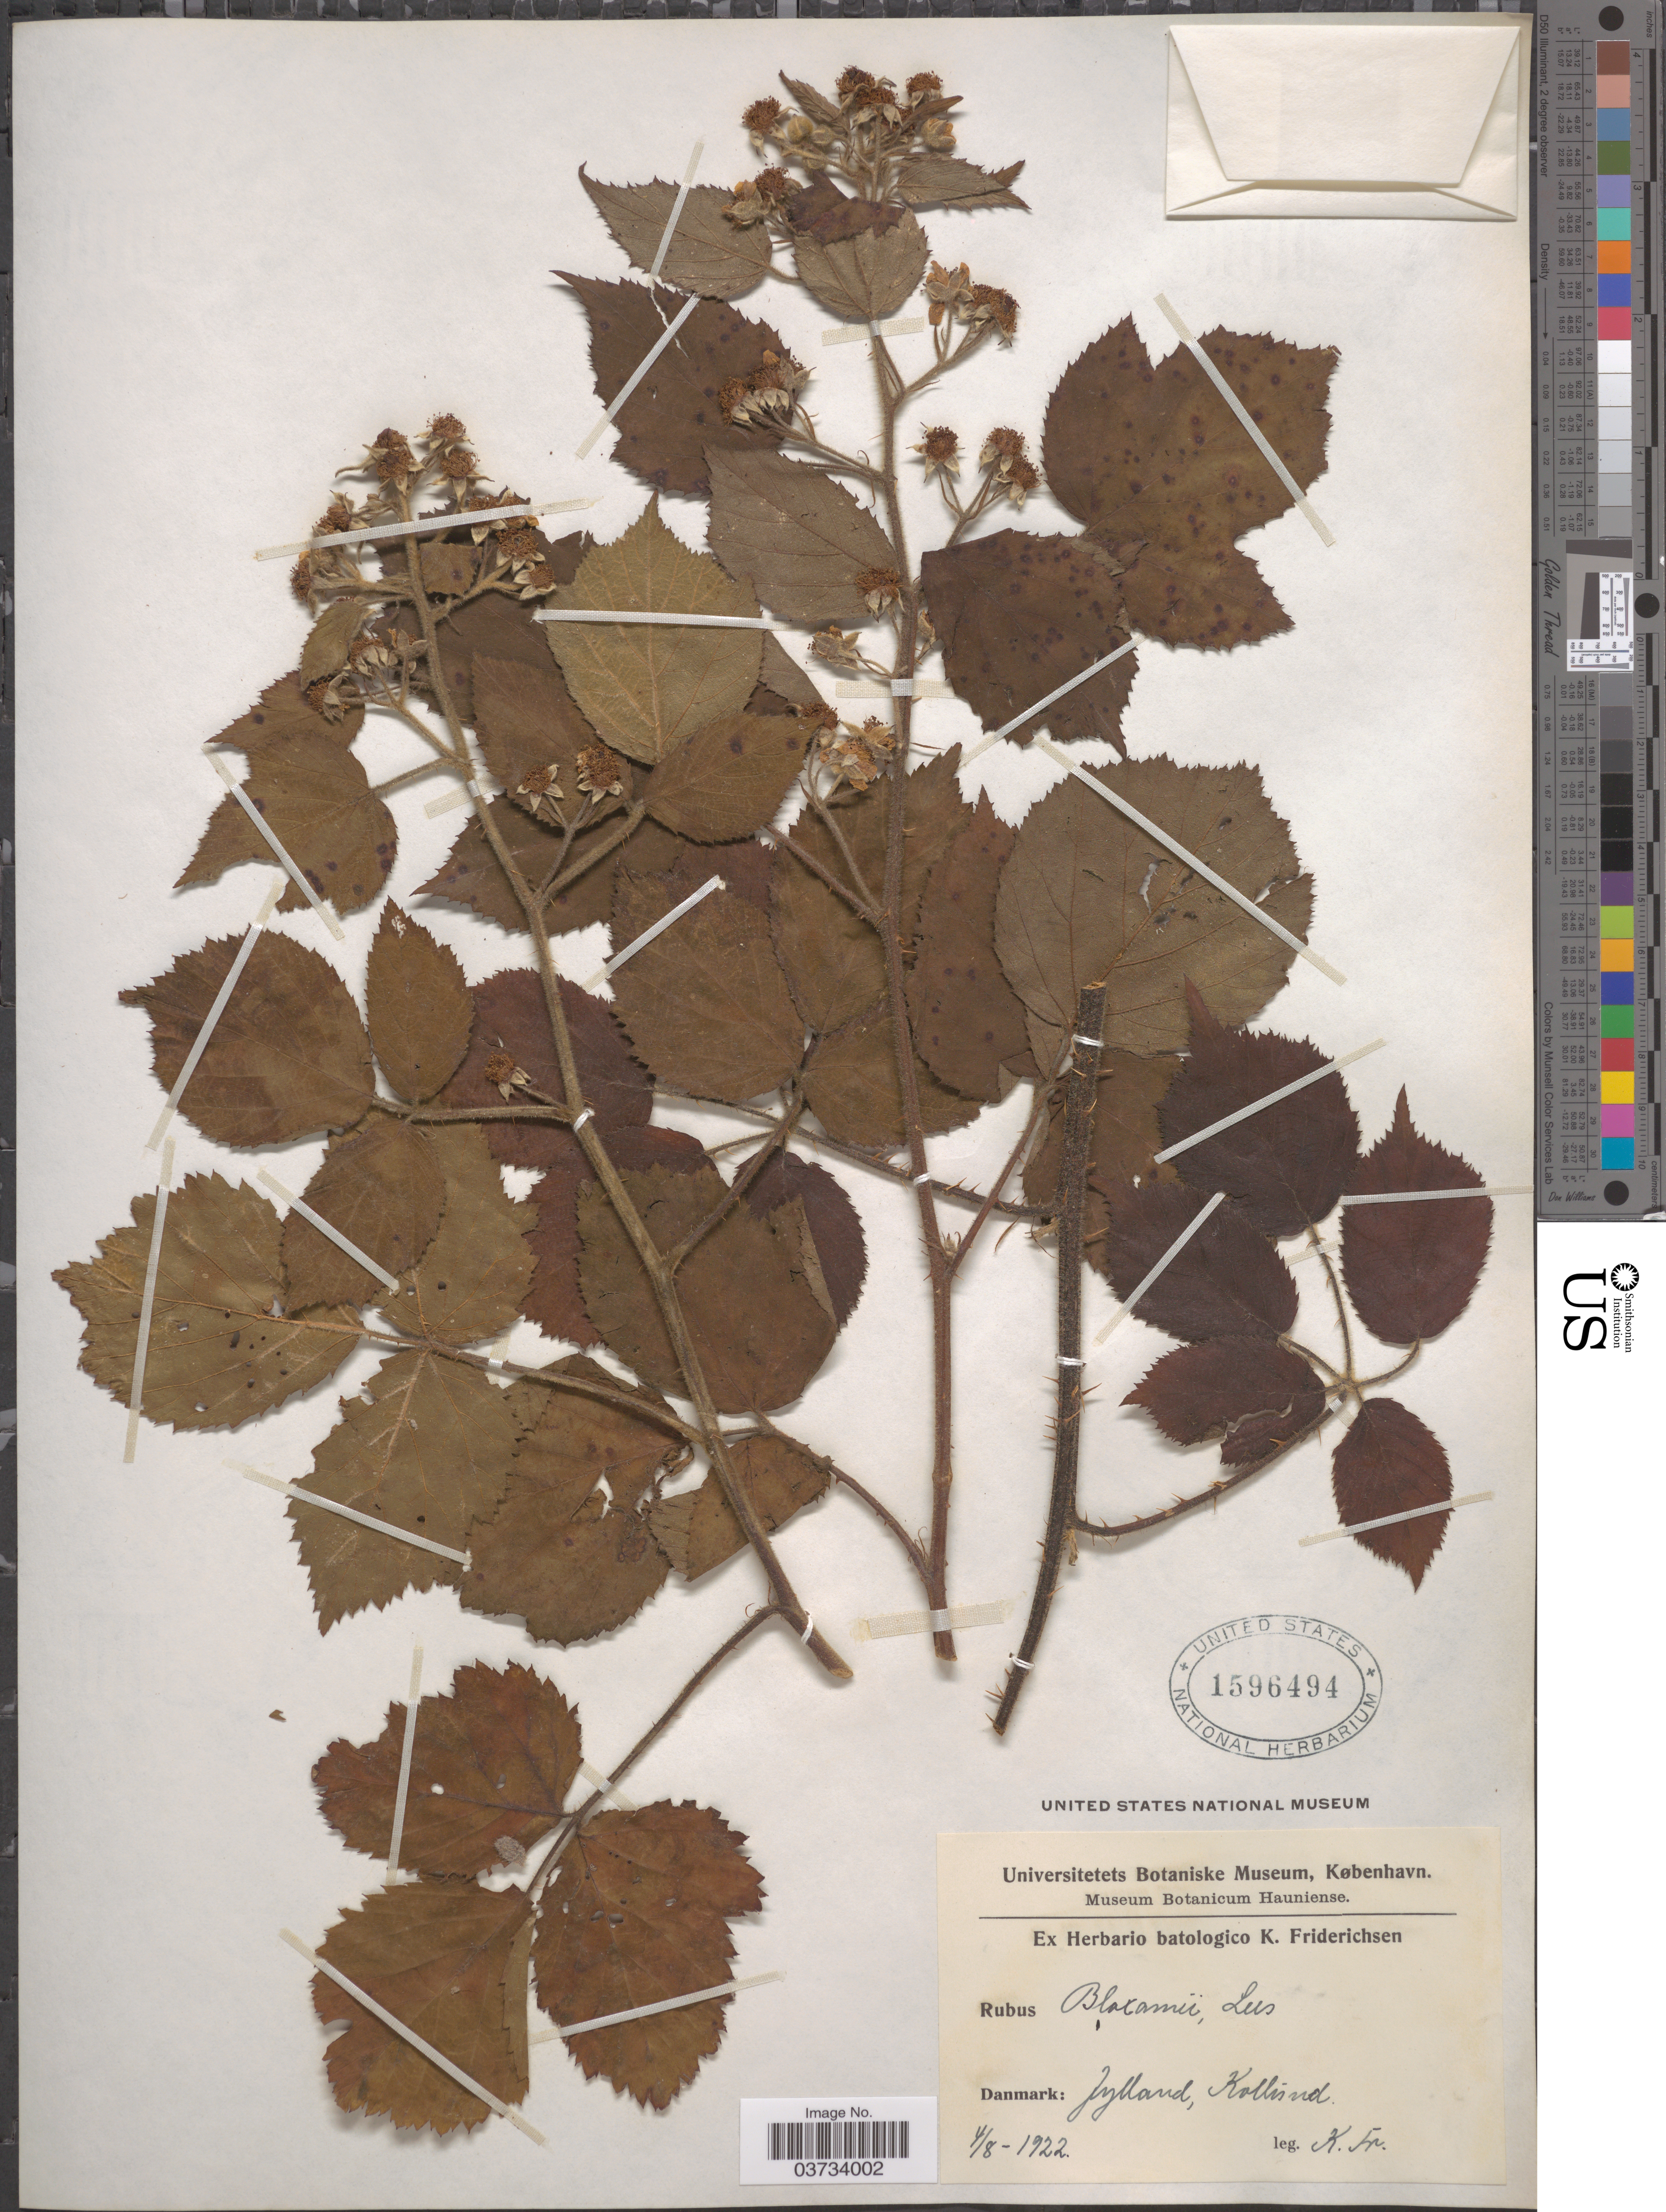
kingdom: Plantae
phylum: Tracheophyta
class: Magnoliopsida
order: Rosales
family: Rosaceae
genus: Rubus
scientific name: Rubus bloxamii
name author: (Bab.) Lees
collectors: K. Friderichsen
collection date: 1922-08-04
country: Denmark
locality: Danmark: Jylland, Kollünd.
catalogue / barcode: US 1596494